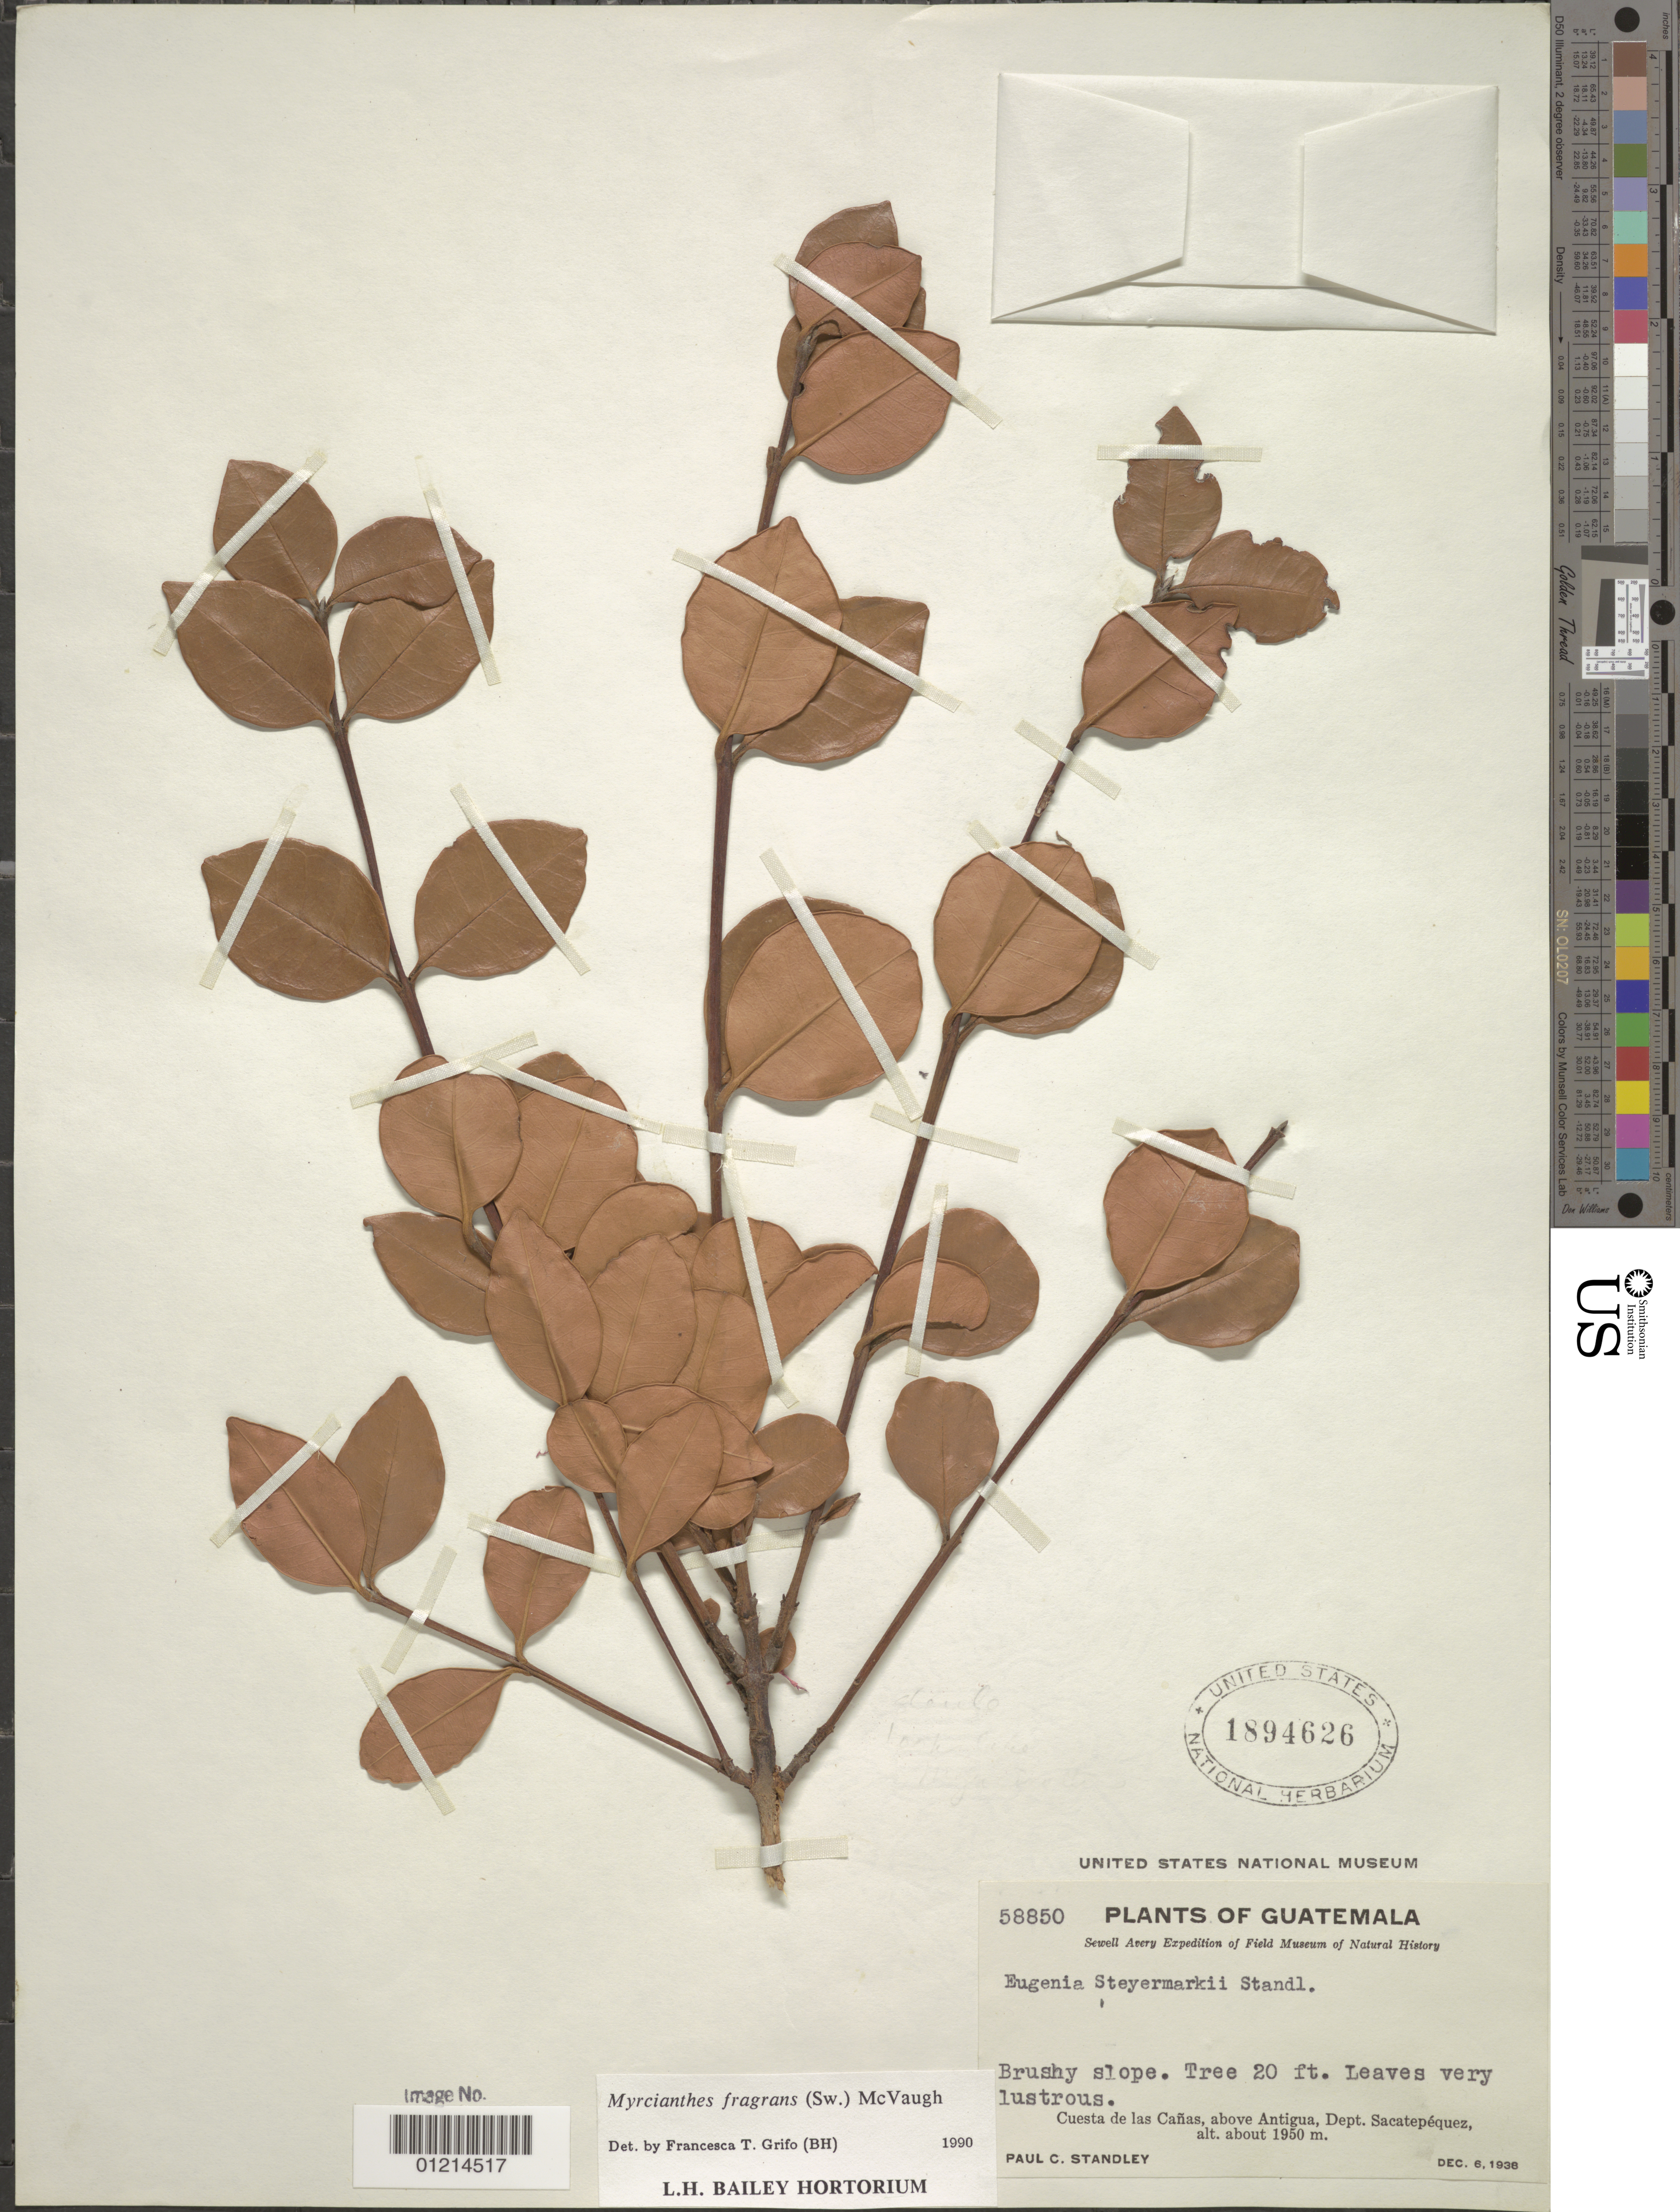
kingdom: Plantae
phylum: Tracheophyta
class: Magnoliopsida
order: Myrtales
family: Myrtaceae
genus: Myrcianthes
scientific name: Myrcianthes fragrans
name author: (Sw.) McVaugh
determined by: Grifo, F. T.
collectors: P. C. Standley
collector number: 58850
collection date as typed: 06 Dec 1938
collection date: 1938-12-06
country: Guatemala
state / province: Sacatepéquez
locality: Cuesta de las Canas, above Antigua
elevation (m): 1950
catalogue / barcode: US 1894626